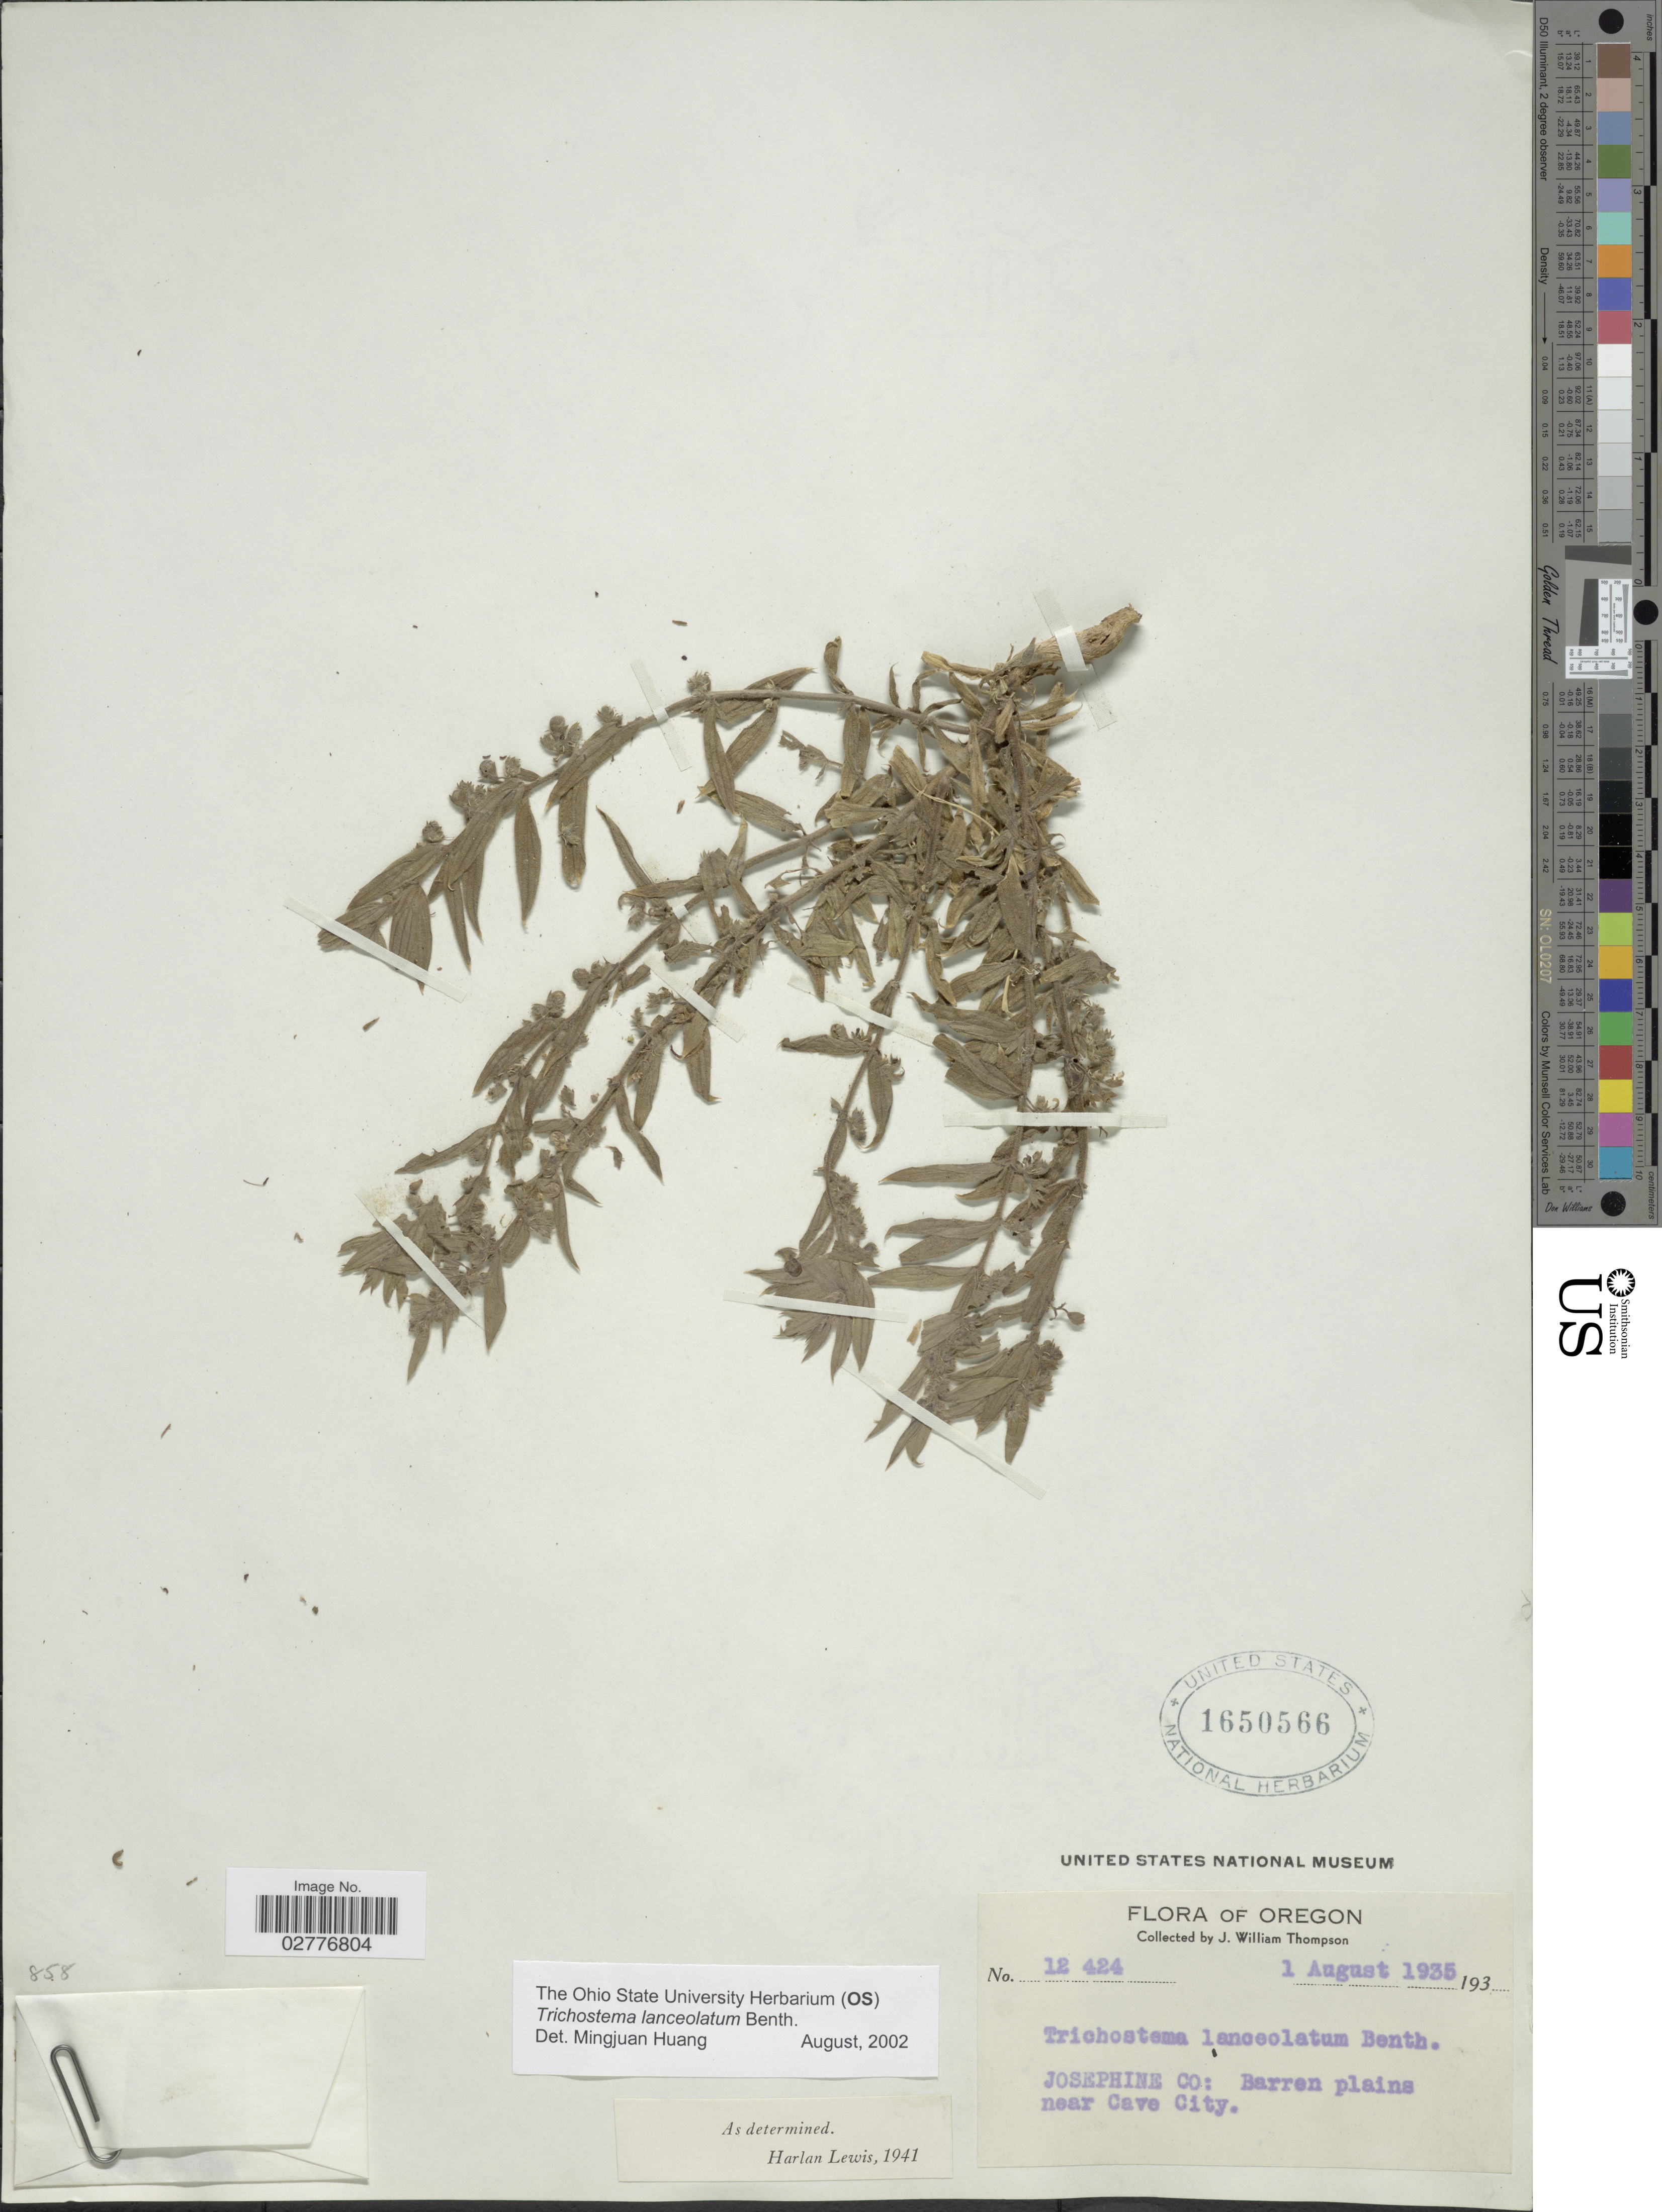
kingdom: Plantae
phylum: Tracheophyta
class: Magnoliopsida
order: Lamiales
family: Lamiaceae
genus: Trichostema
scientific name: Trichostema lanceolatum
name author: Benth.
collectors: J. W. Thompson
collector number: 12424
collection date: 1935-08-01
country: United States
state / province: Oregon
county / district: Josephine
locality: Josephine Co: Barren plains near Cave City.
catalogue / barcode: US 1650566